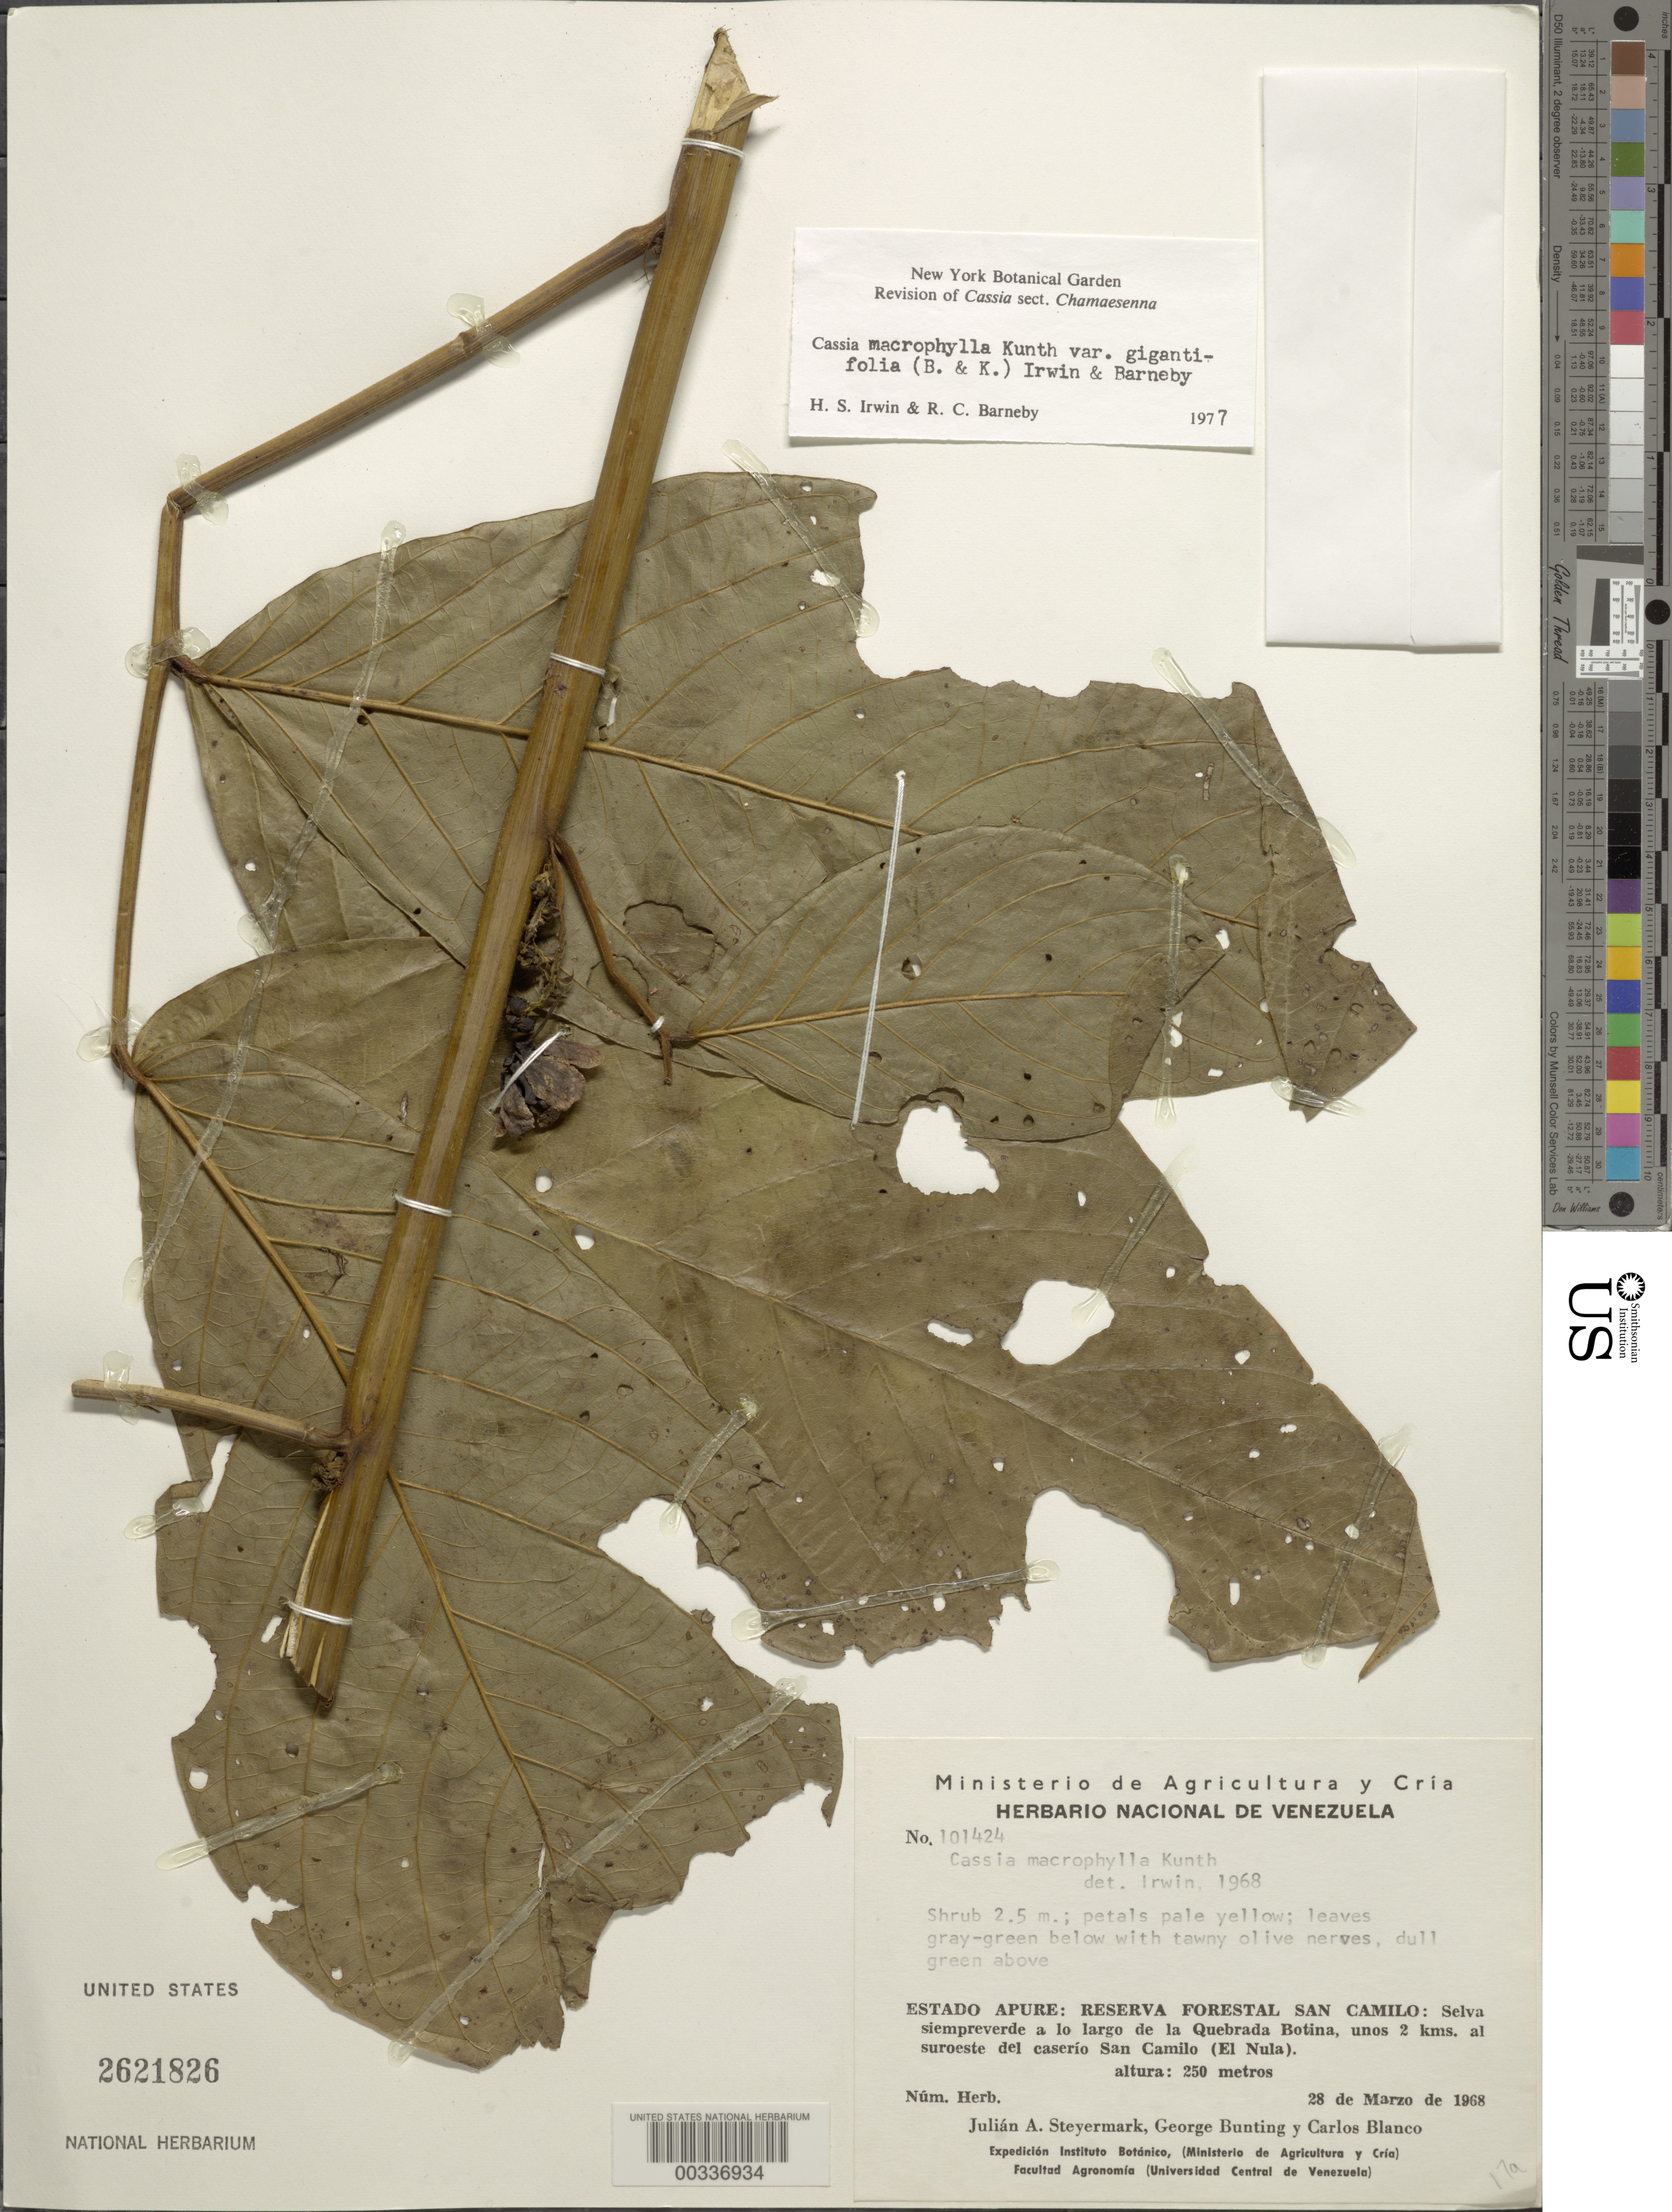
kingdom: Plantae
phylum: Tracheophyta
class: Magnoliopsida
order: Fabales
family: Fabaceae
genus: Senna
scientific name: Senna macrophylla var. gigantifolia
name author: (Britton & Killip) H.S. Irwin & Barneby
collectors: J. Steyermark, G. S. Bunting & C. A. Blanco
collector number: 101424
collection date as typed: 28 Mar 1968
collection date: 1968-03-28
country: Venezuela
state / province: Apure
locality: Reserva forestal san camilo, along the quebrada botina, 2 km se of caserio san camilo (el nulo)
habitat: Evergreen forest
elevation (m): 250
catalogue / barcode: US 2621826